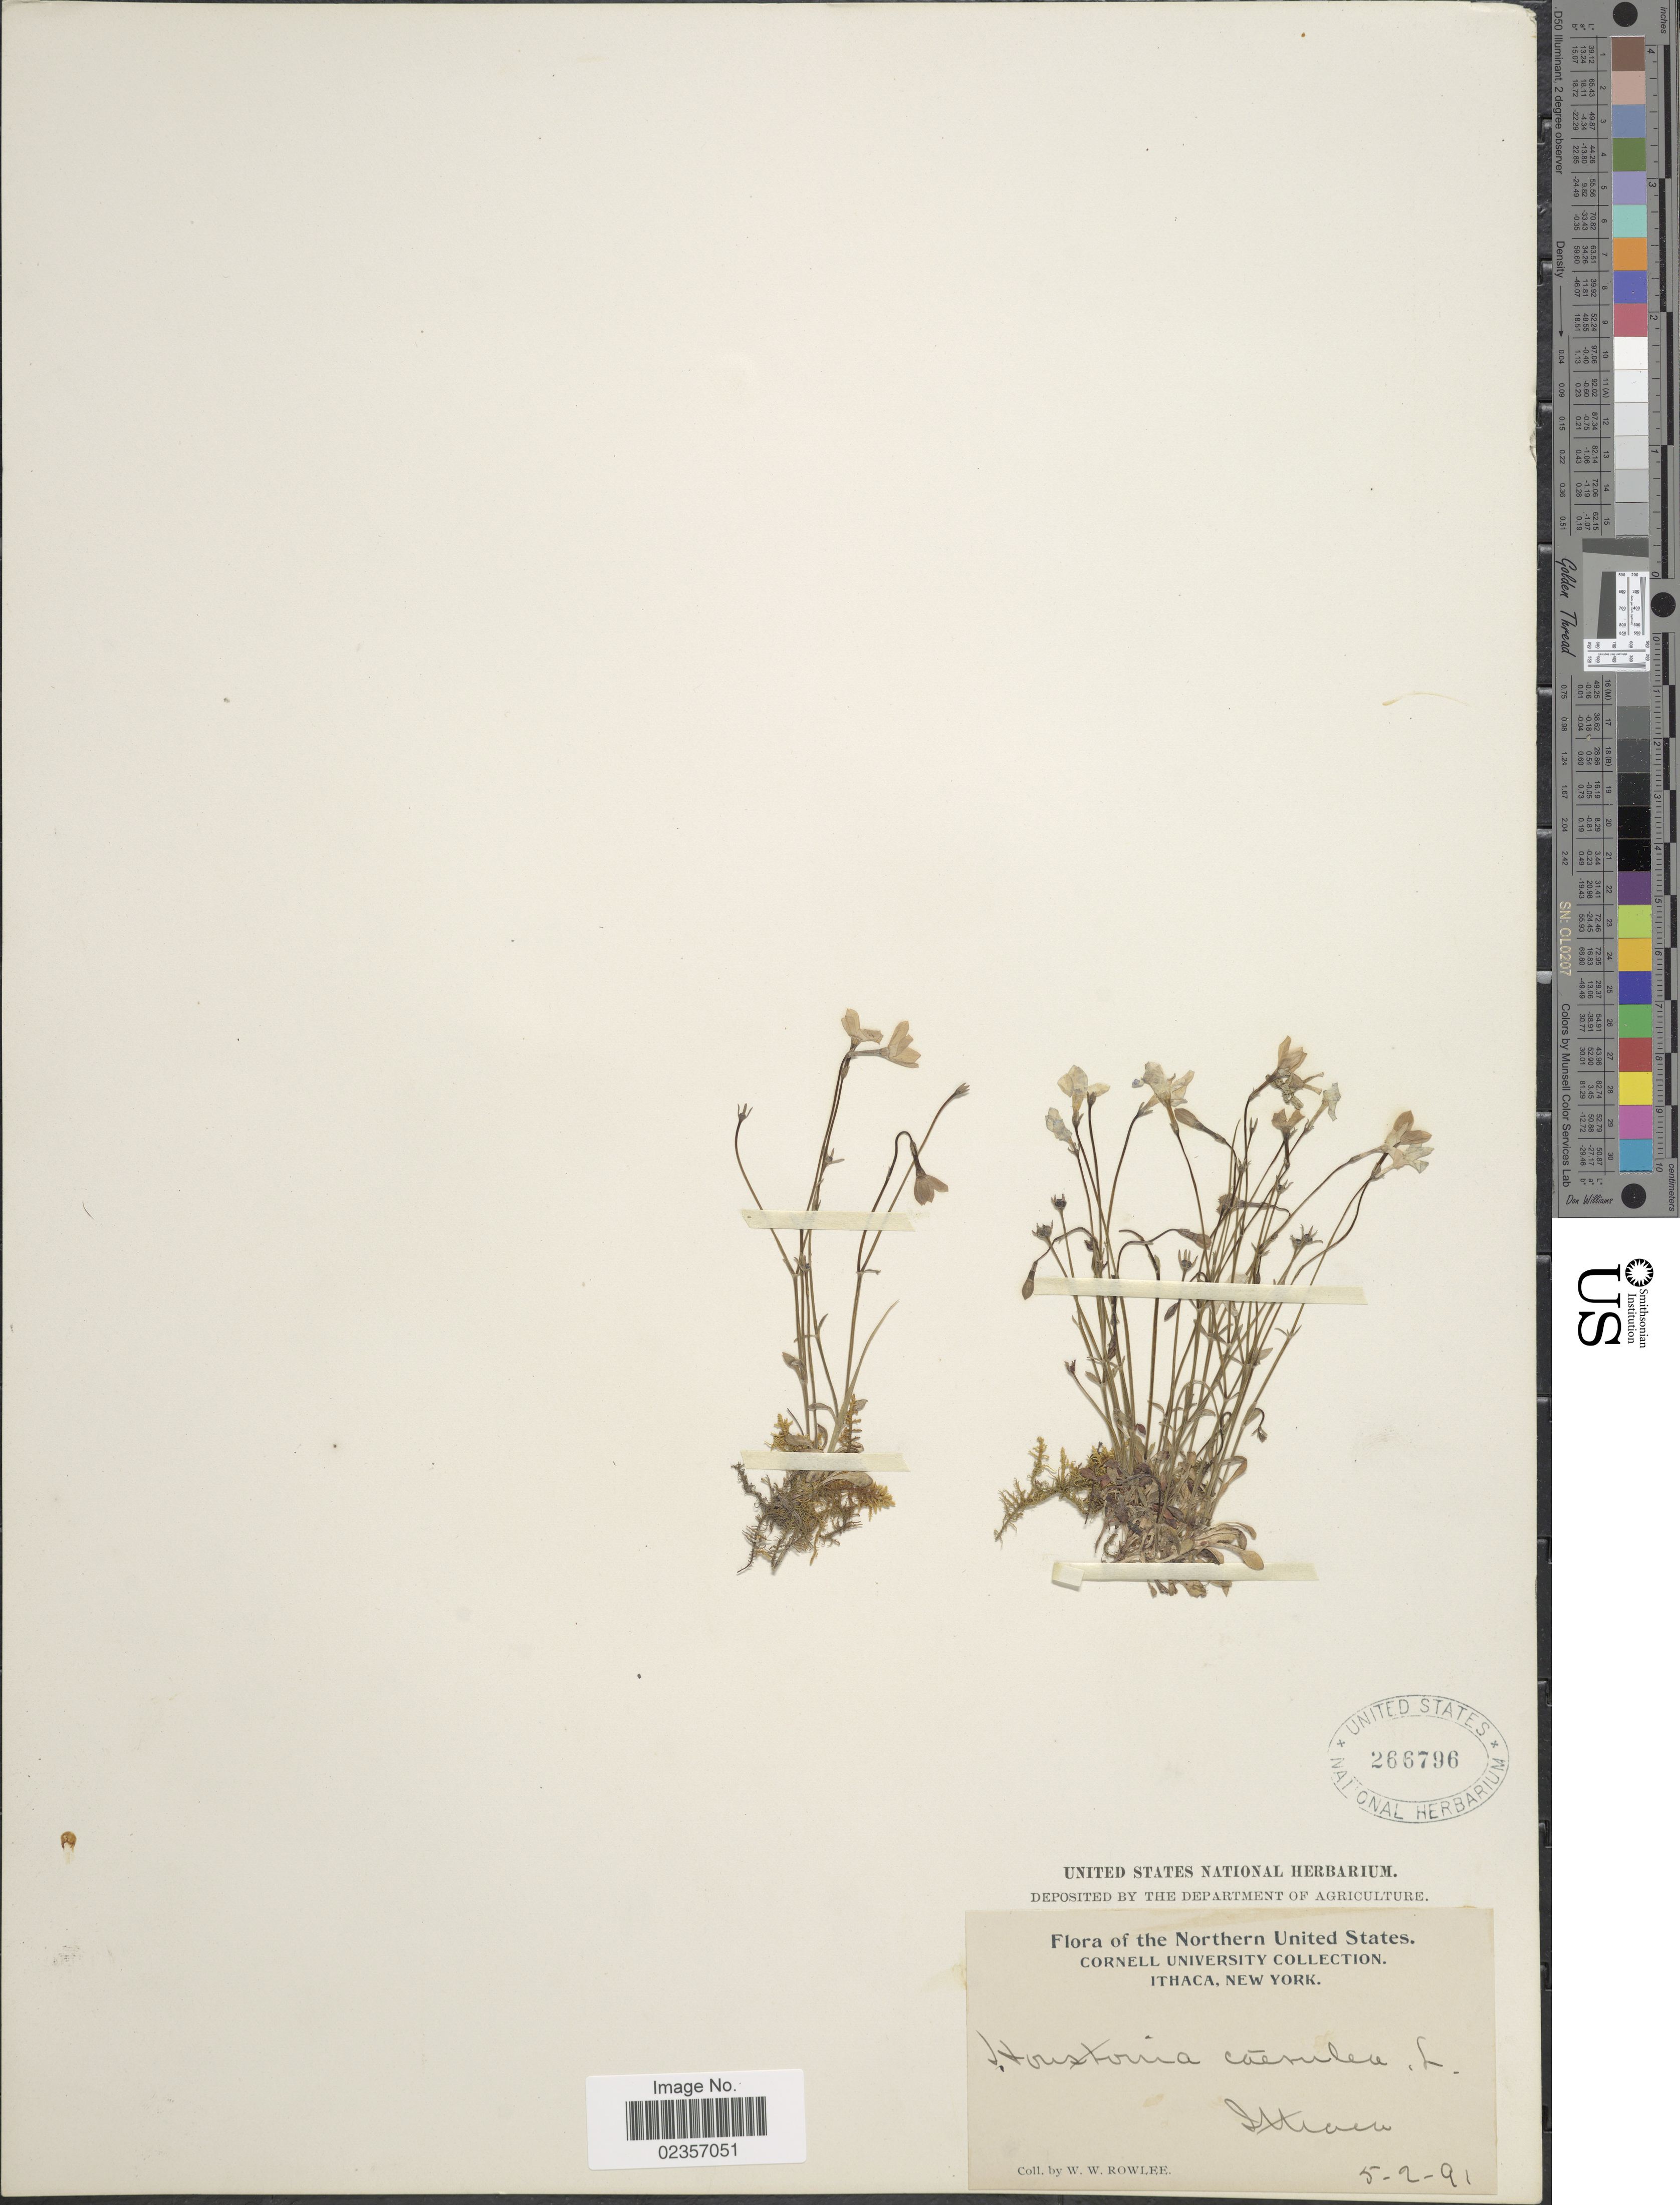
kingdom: Plantae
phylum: Tracheophyta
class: Magnoliopsida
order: Gentianales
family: Rubiaceae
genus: Houstonia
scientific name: Houstonia caerulea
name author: L.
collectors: W. W. Rowlee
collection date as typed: Transcribed d/m/y: 2/5/91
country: United States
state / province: New York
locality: Ithaca, Northern United States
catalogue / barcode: US 266796